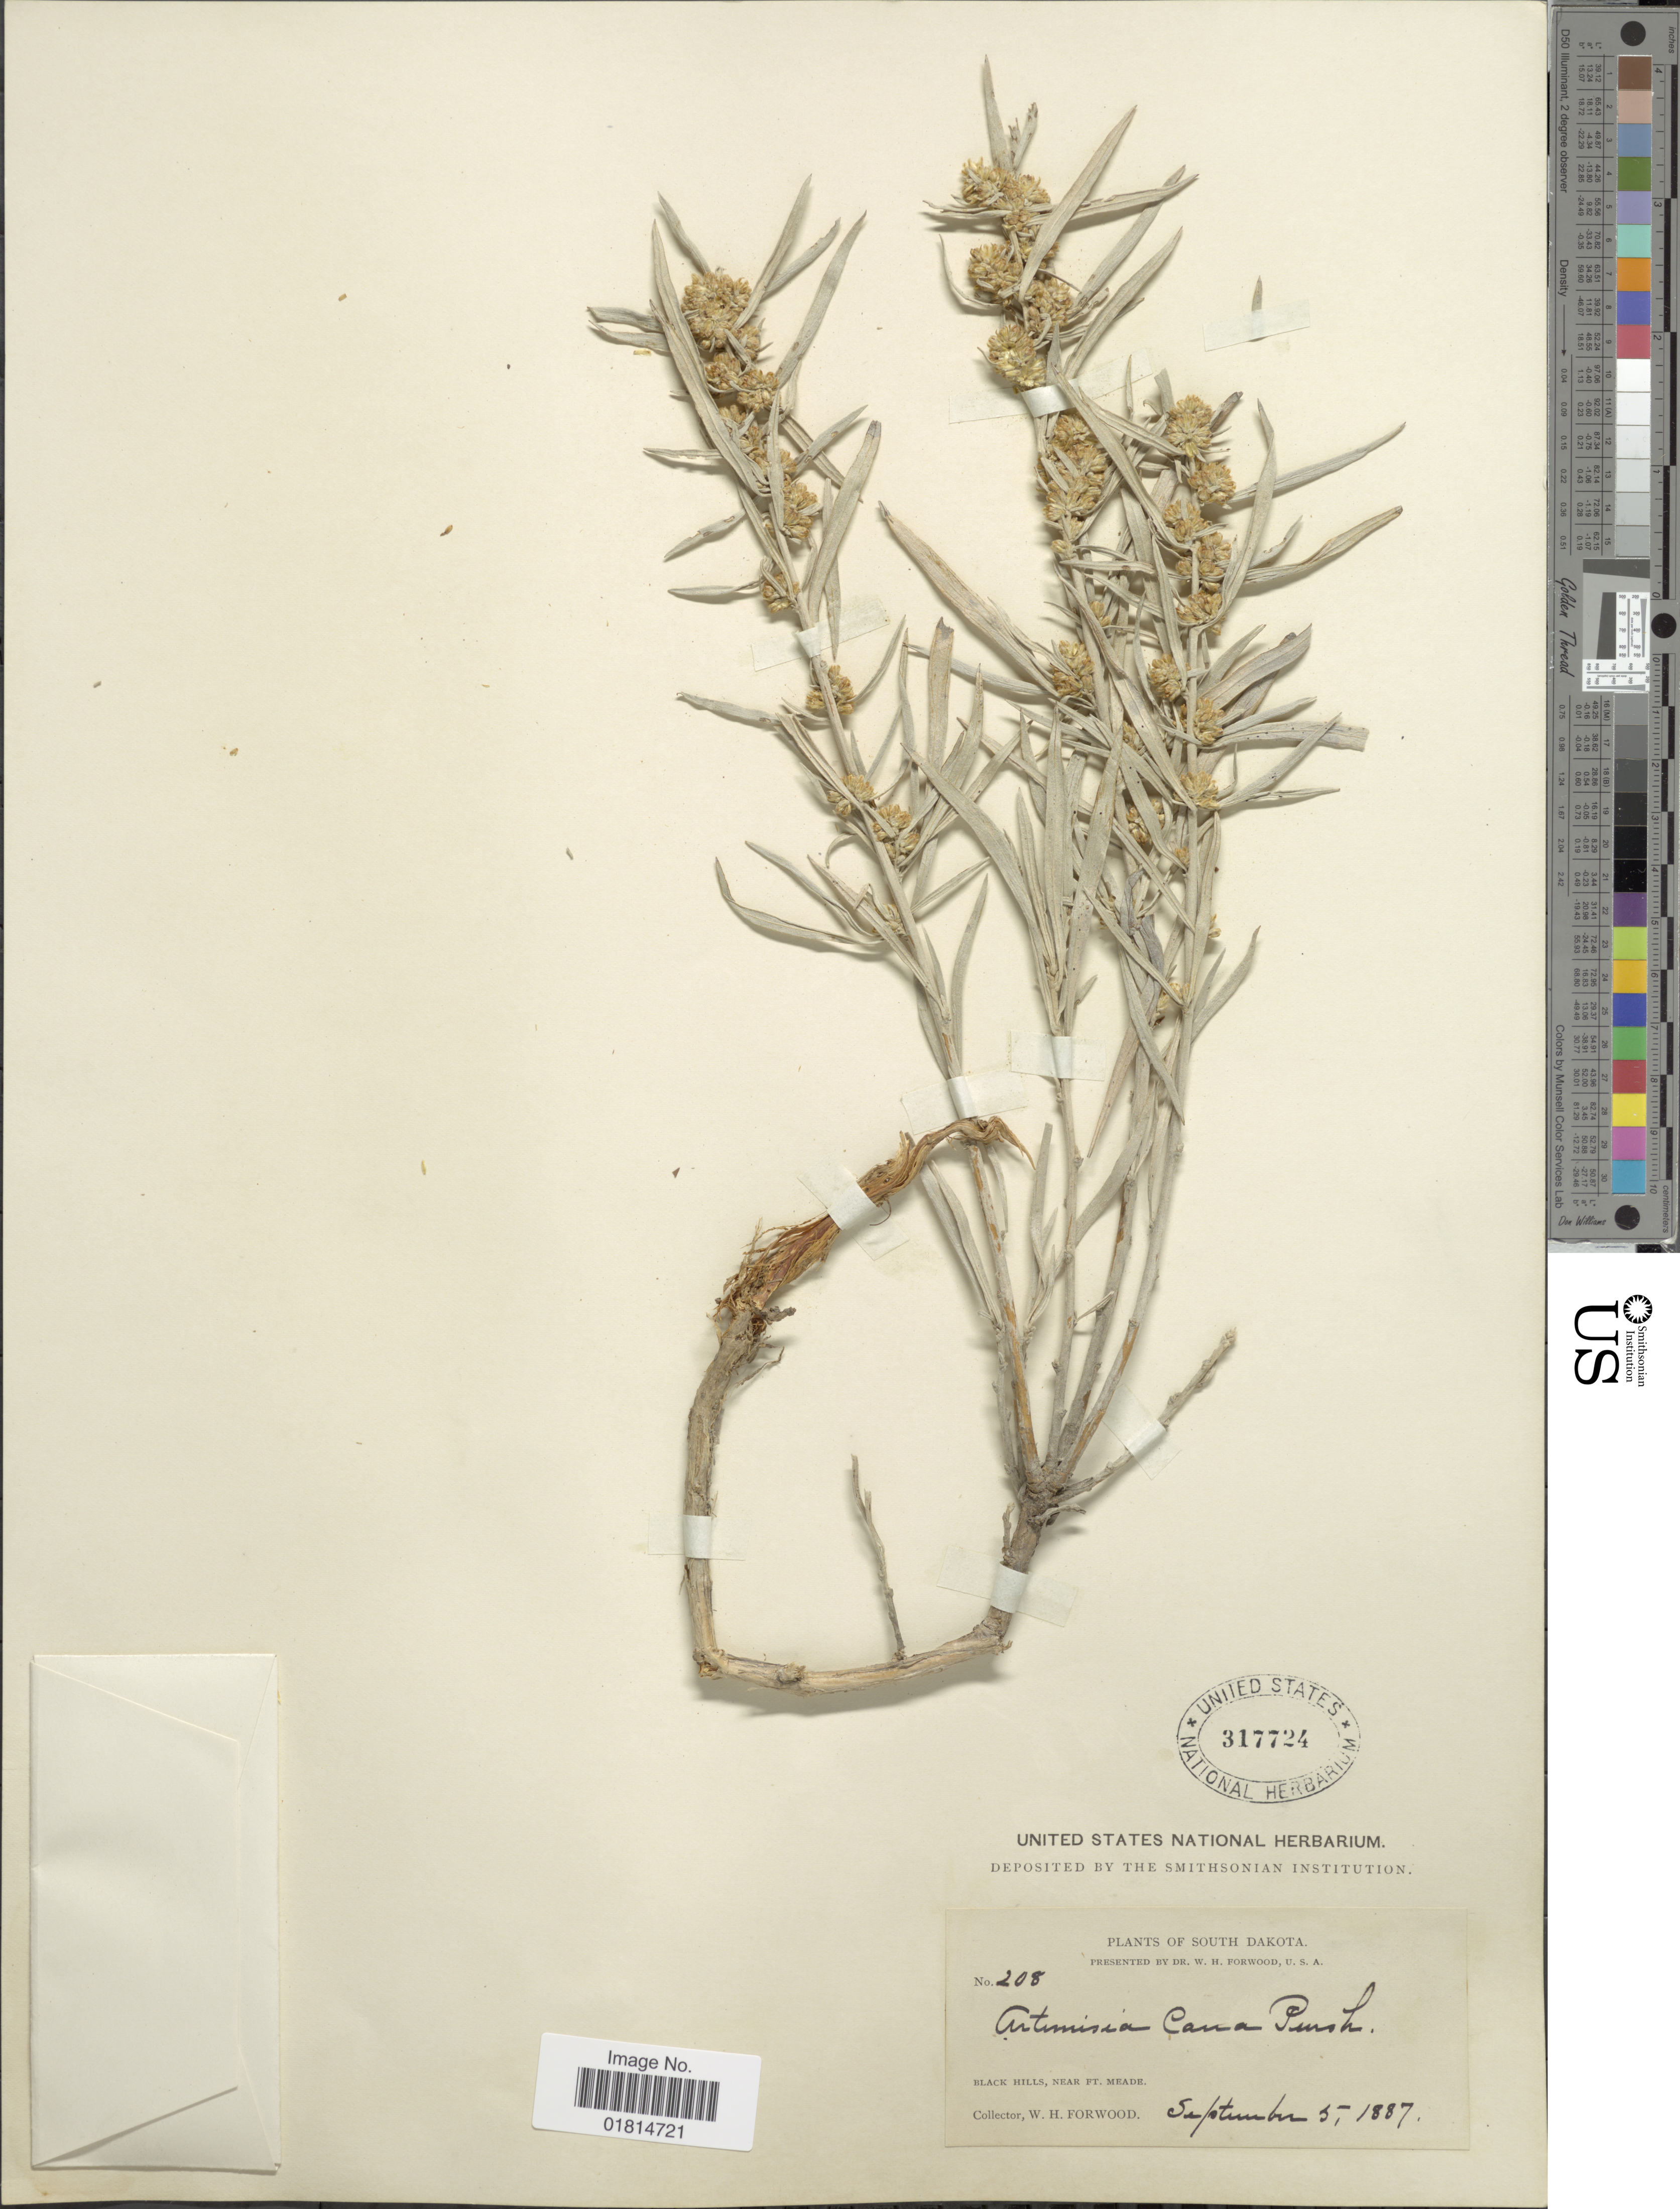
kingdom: Plantae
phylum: Tracheophyta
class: Magnoliopsida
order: Asterales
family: Asteraceae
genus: Artemisia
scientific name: Artemisia cana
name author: Pursh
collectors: W. Forwood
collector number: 208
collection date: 1887-09-05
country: United States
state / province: South Dakota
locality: Black Hills, near Ft. Meade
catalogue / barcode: US 317724